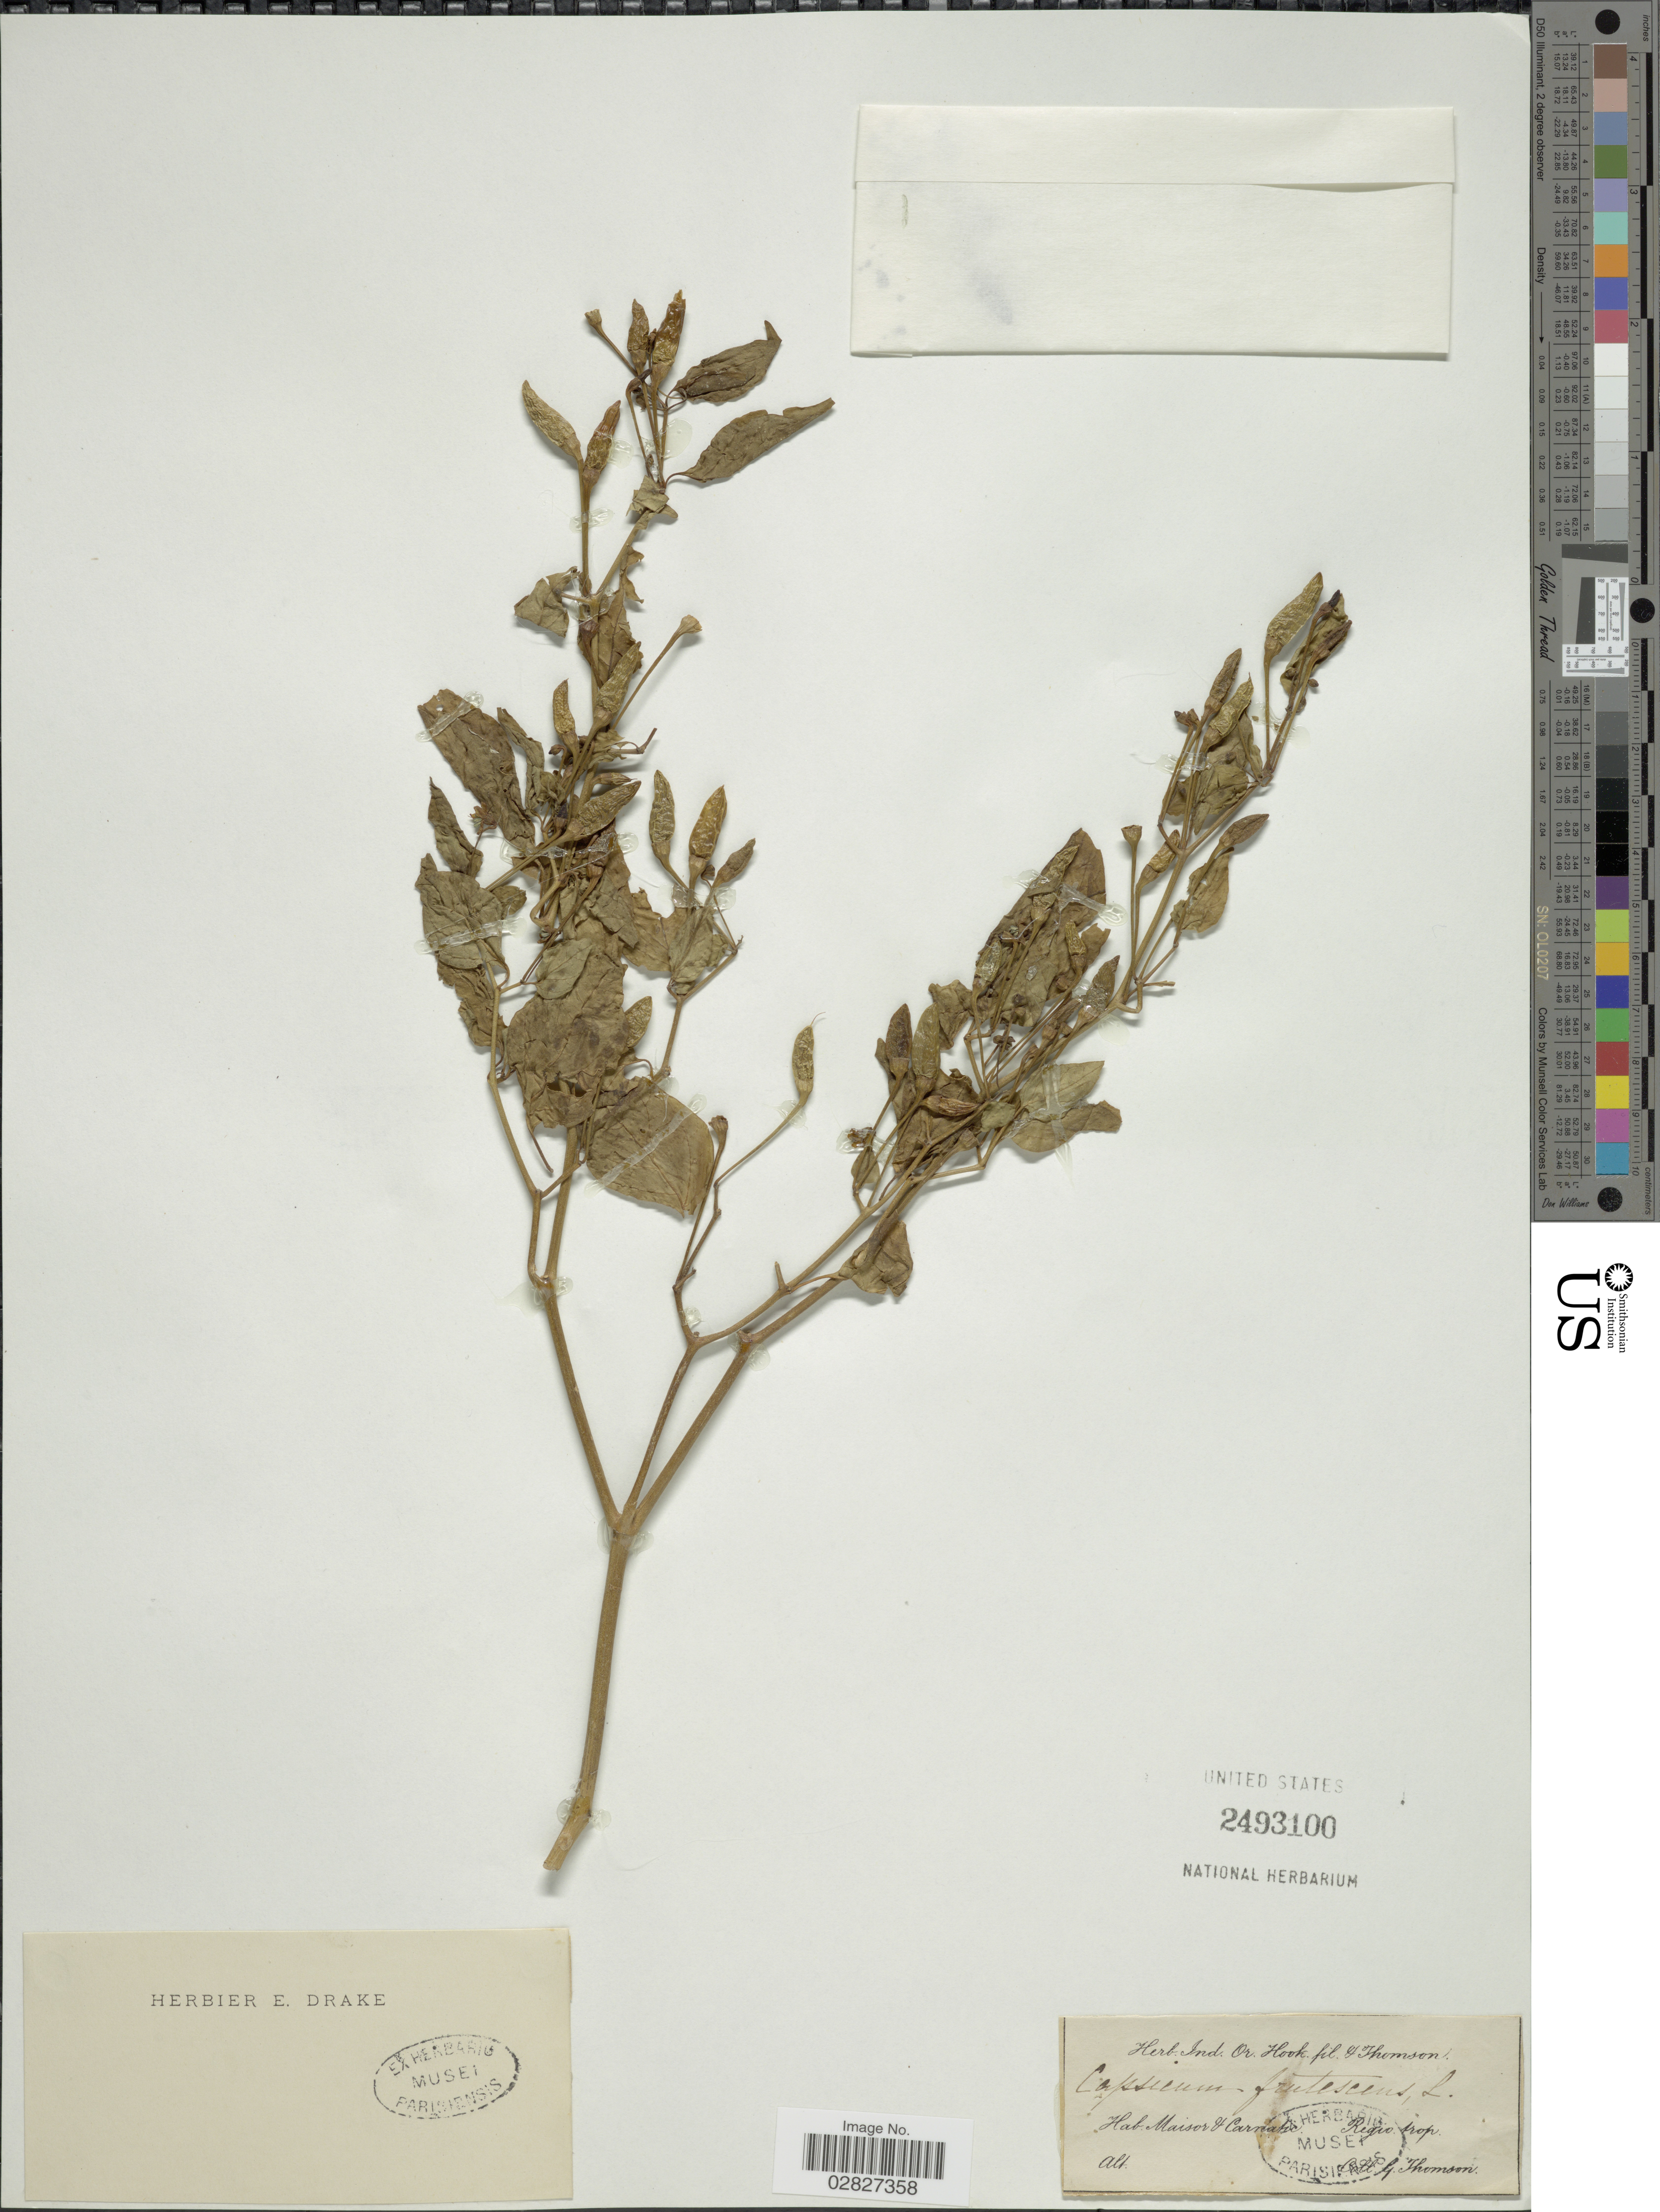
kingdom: Plantae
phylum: Tracheophyta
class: Magnoliopsida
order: Solanales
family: Solanaceae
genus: Capsicum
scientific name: Capsicum frutescens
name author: L.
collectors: G. Thomson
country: India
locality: Maisor & Carnatic. Regio. trop.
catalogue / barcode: US 2493100